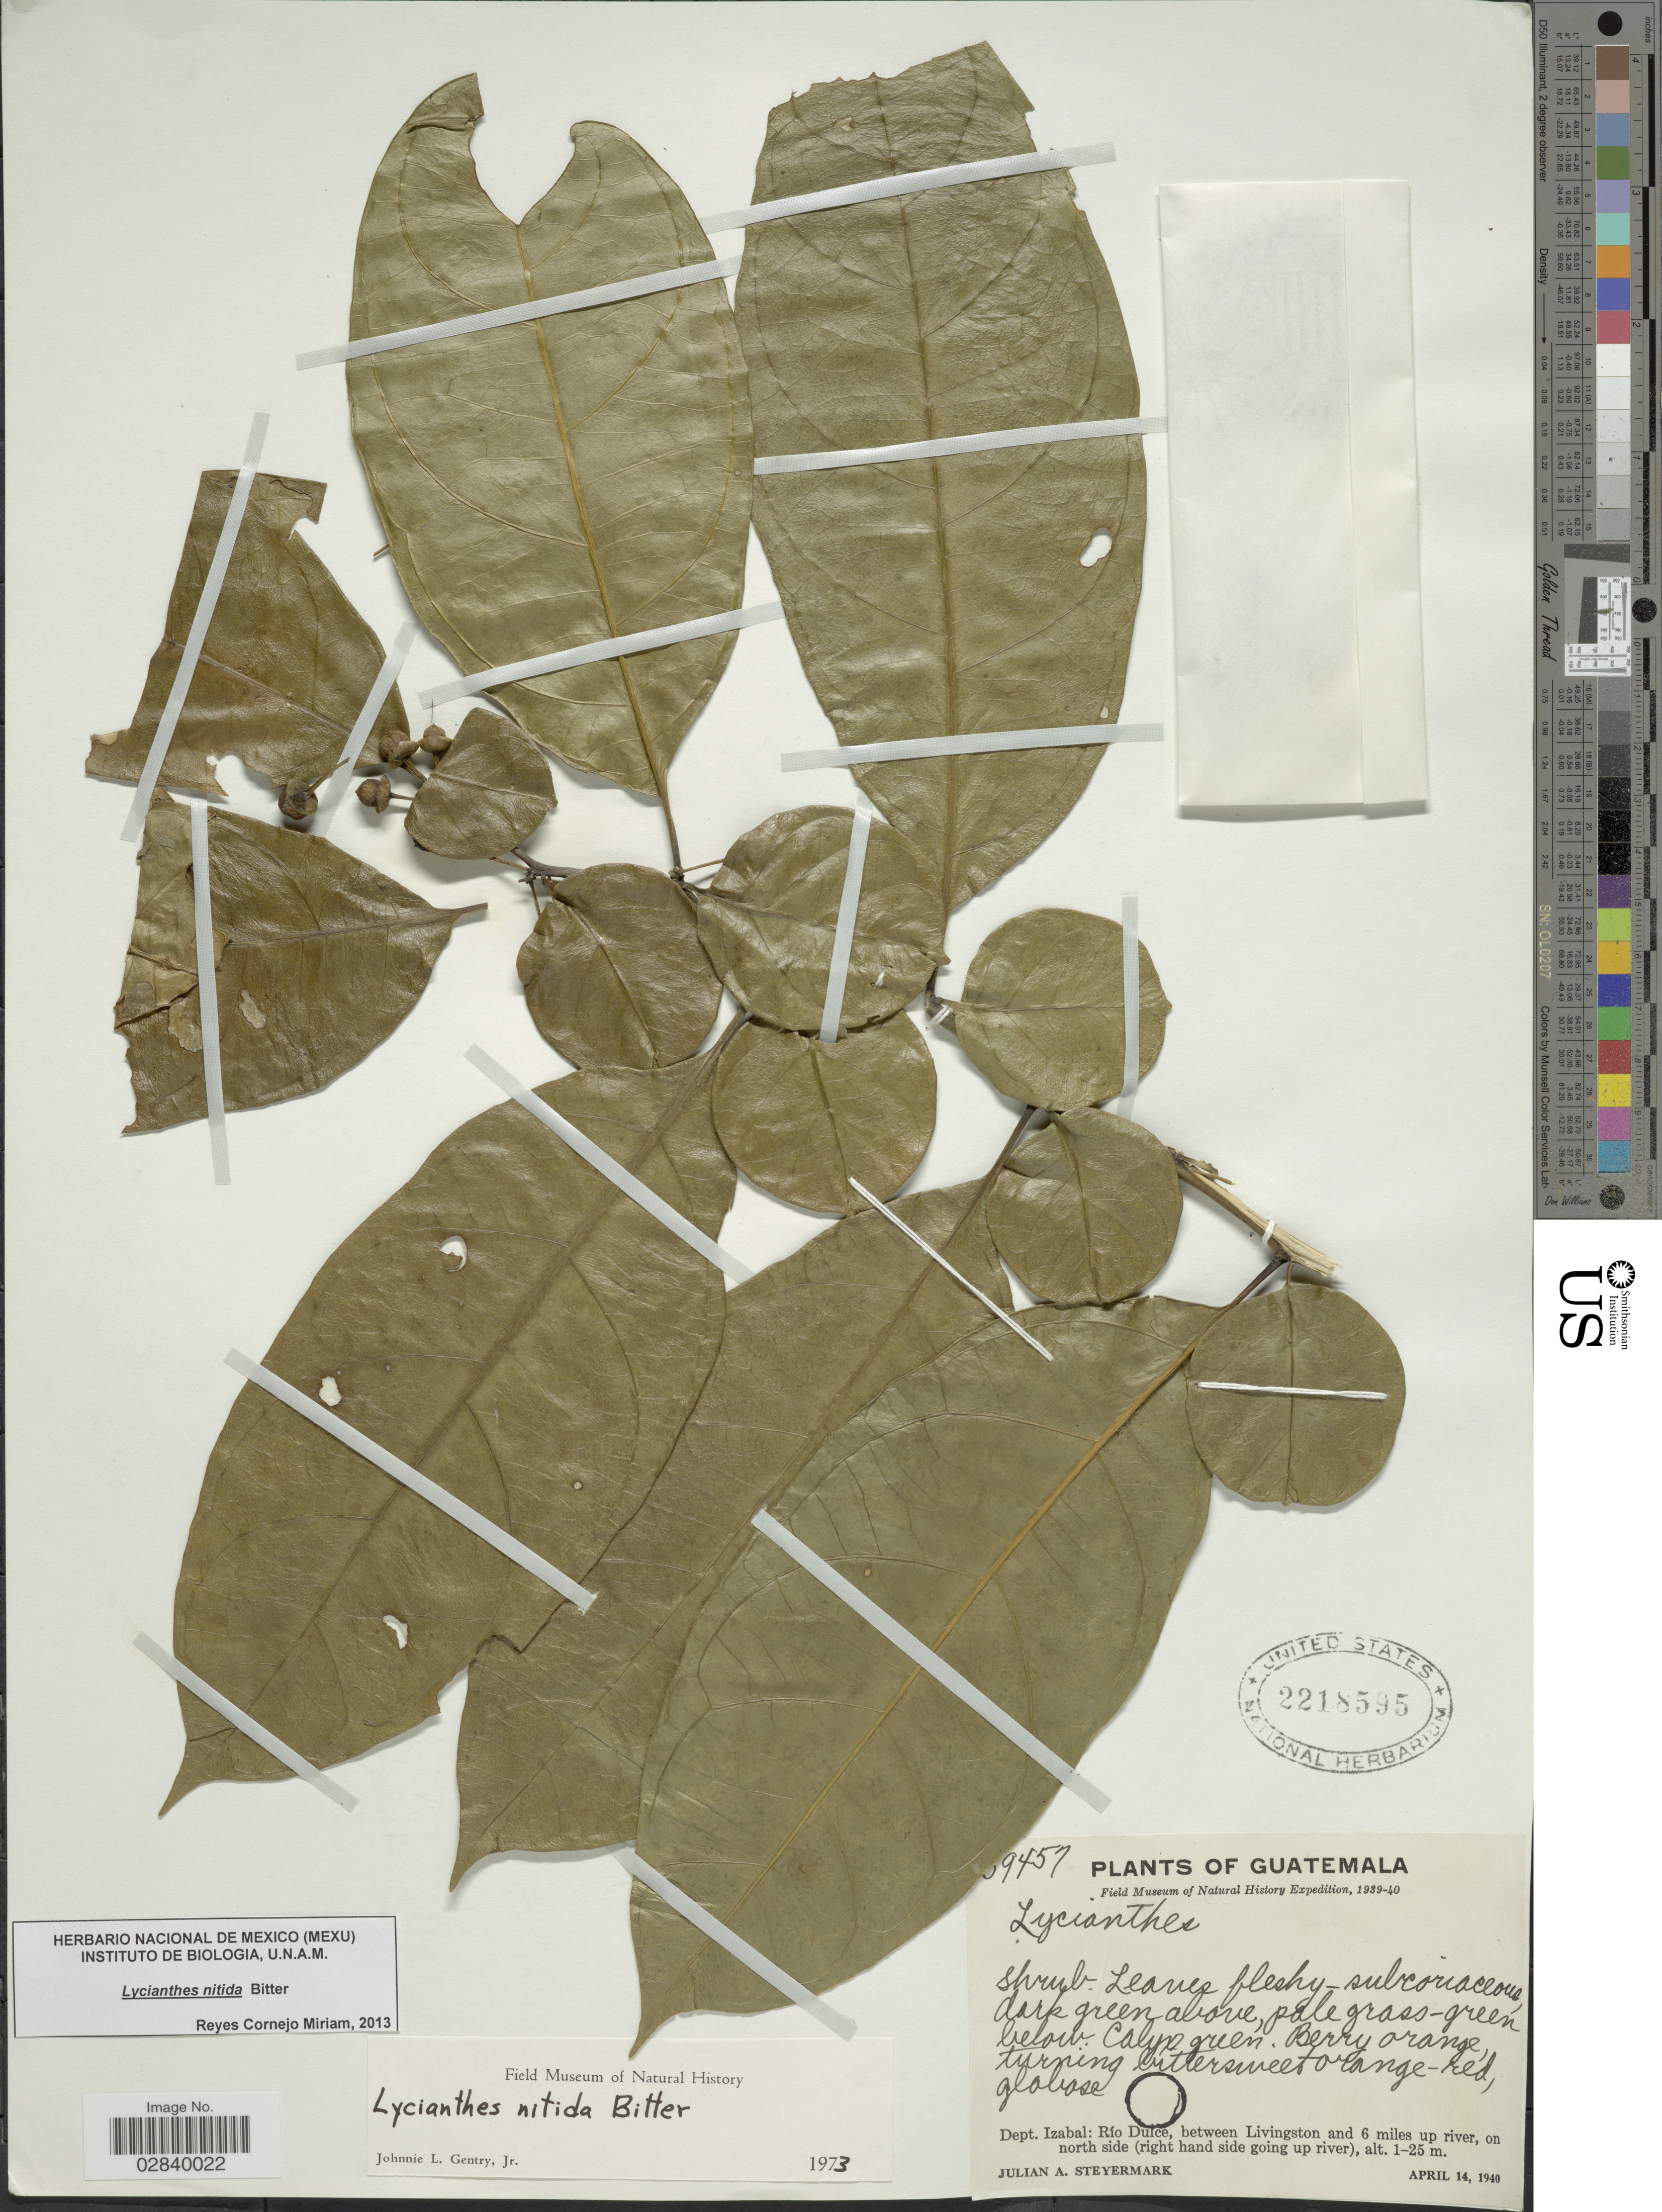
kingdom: Plantae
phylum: Tracheophyta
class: Magnoliopsida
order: Solanales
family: Solanaceae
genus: Lycianthes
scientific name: Lycianthes nitida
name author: Bitter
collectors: J. Steyermark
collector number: !9457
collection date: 1940-04-14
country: Guatemala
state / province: Izabal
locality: Dept. Izabal: Río Dulce, between Livingston and 6 miles up river, on north side (right hand side going up river).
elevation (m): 1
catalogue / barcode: US 2218595